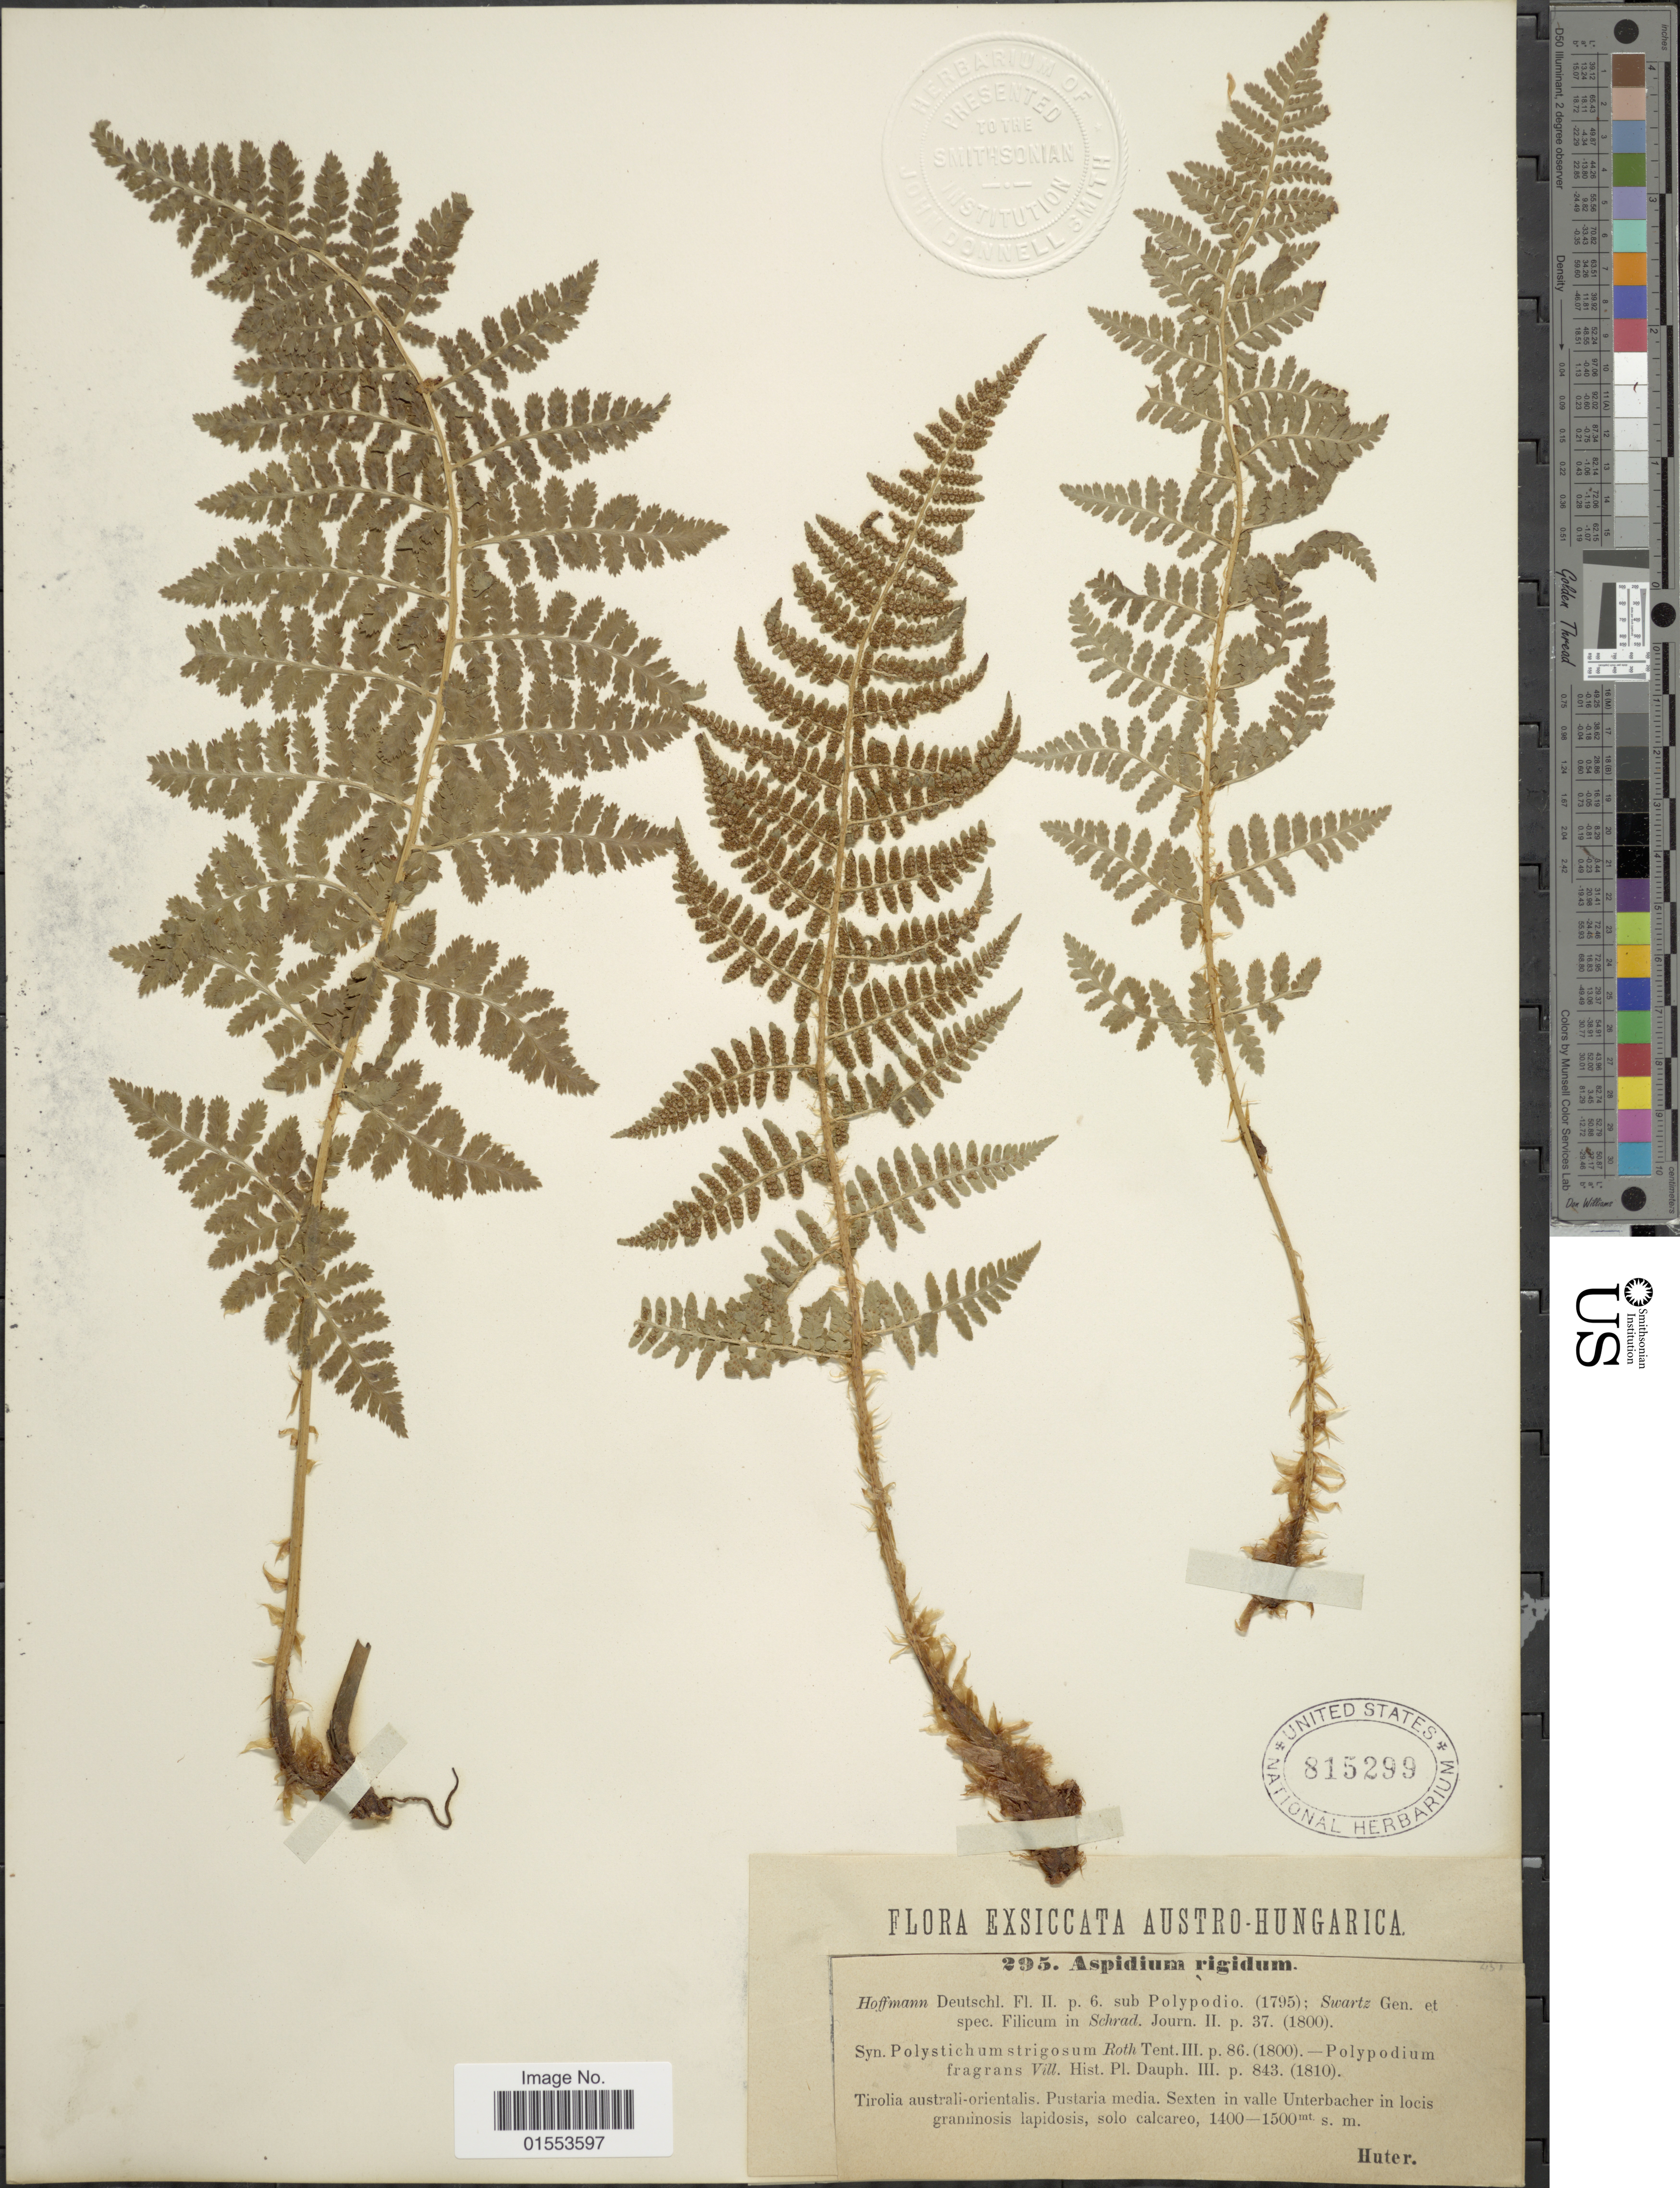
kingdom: Plantae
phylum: Tracheophyta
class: Polypodiopsida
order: Polypodiales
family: Dryopteridaceae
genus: Dryopteris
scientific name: Dryopteris rigida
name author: Underw.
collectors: -. Huter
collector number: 295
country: Austria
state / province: Tirol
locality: Tiroia australi-orientalis. Pustaria media. Sextien in valle Unterbacher in locis graminosis lapidosis, solo calcareo.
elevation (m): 1400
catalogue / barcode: US 815299